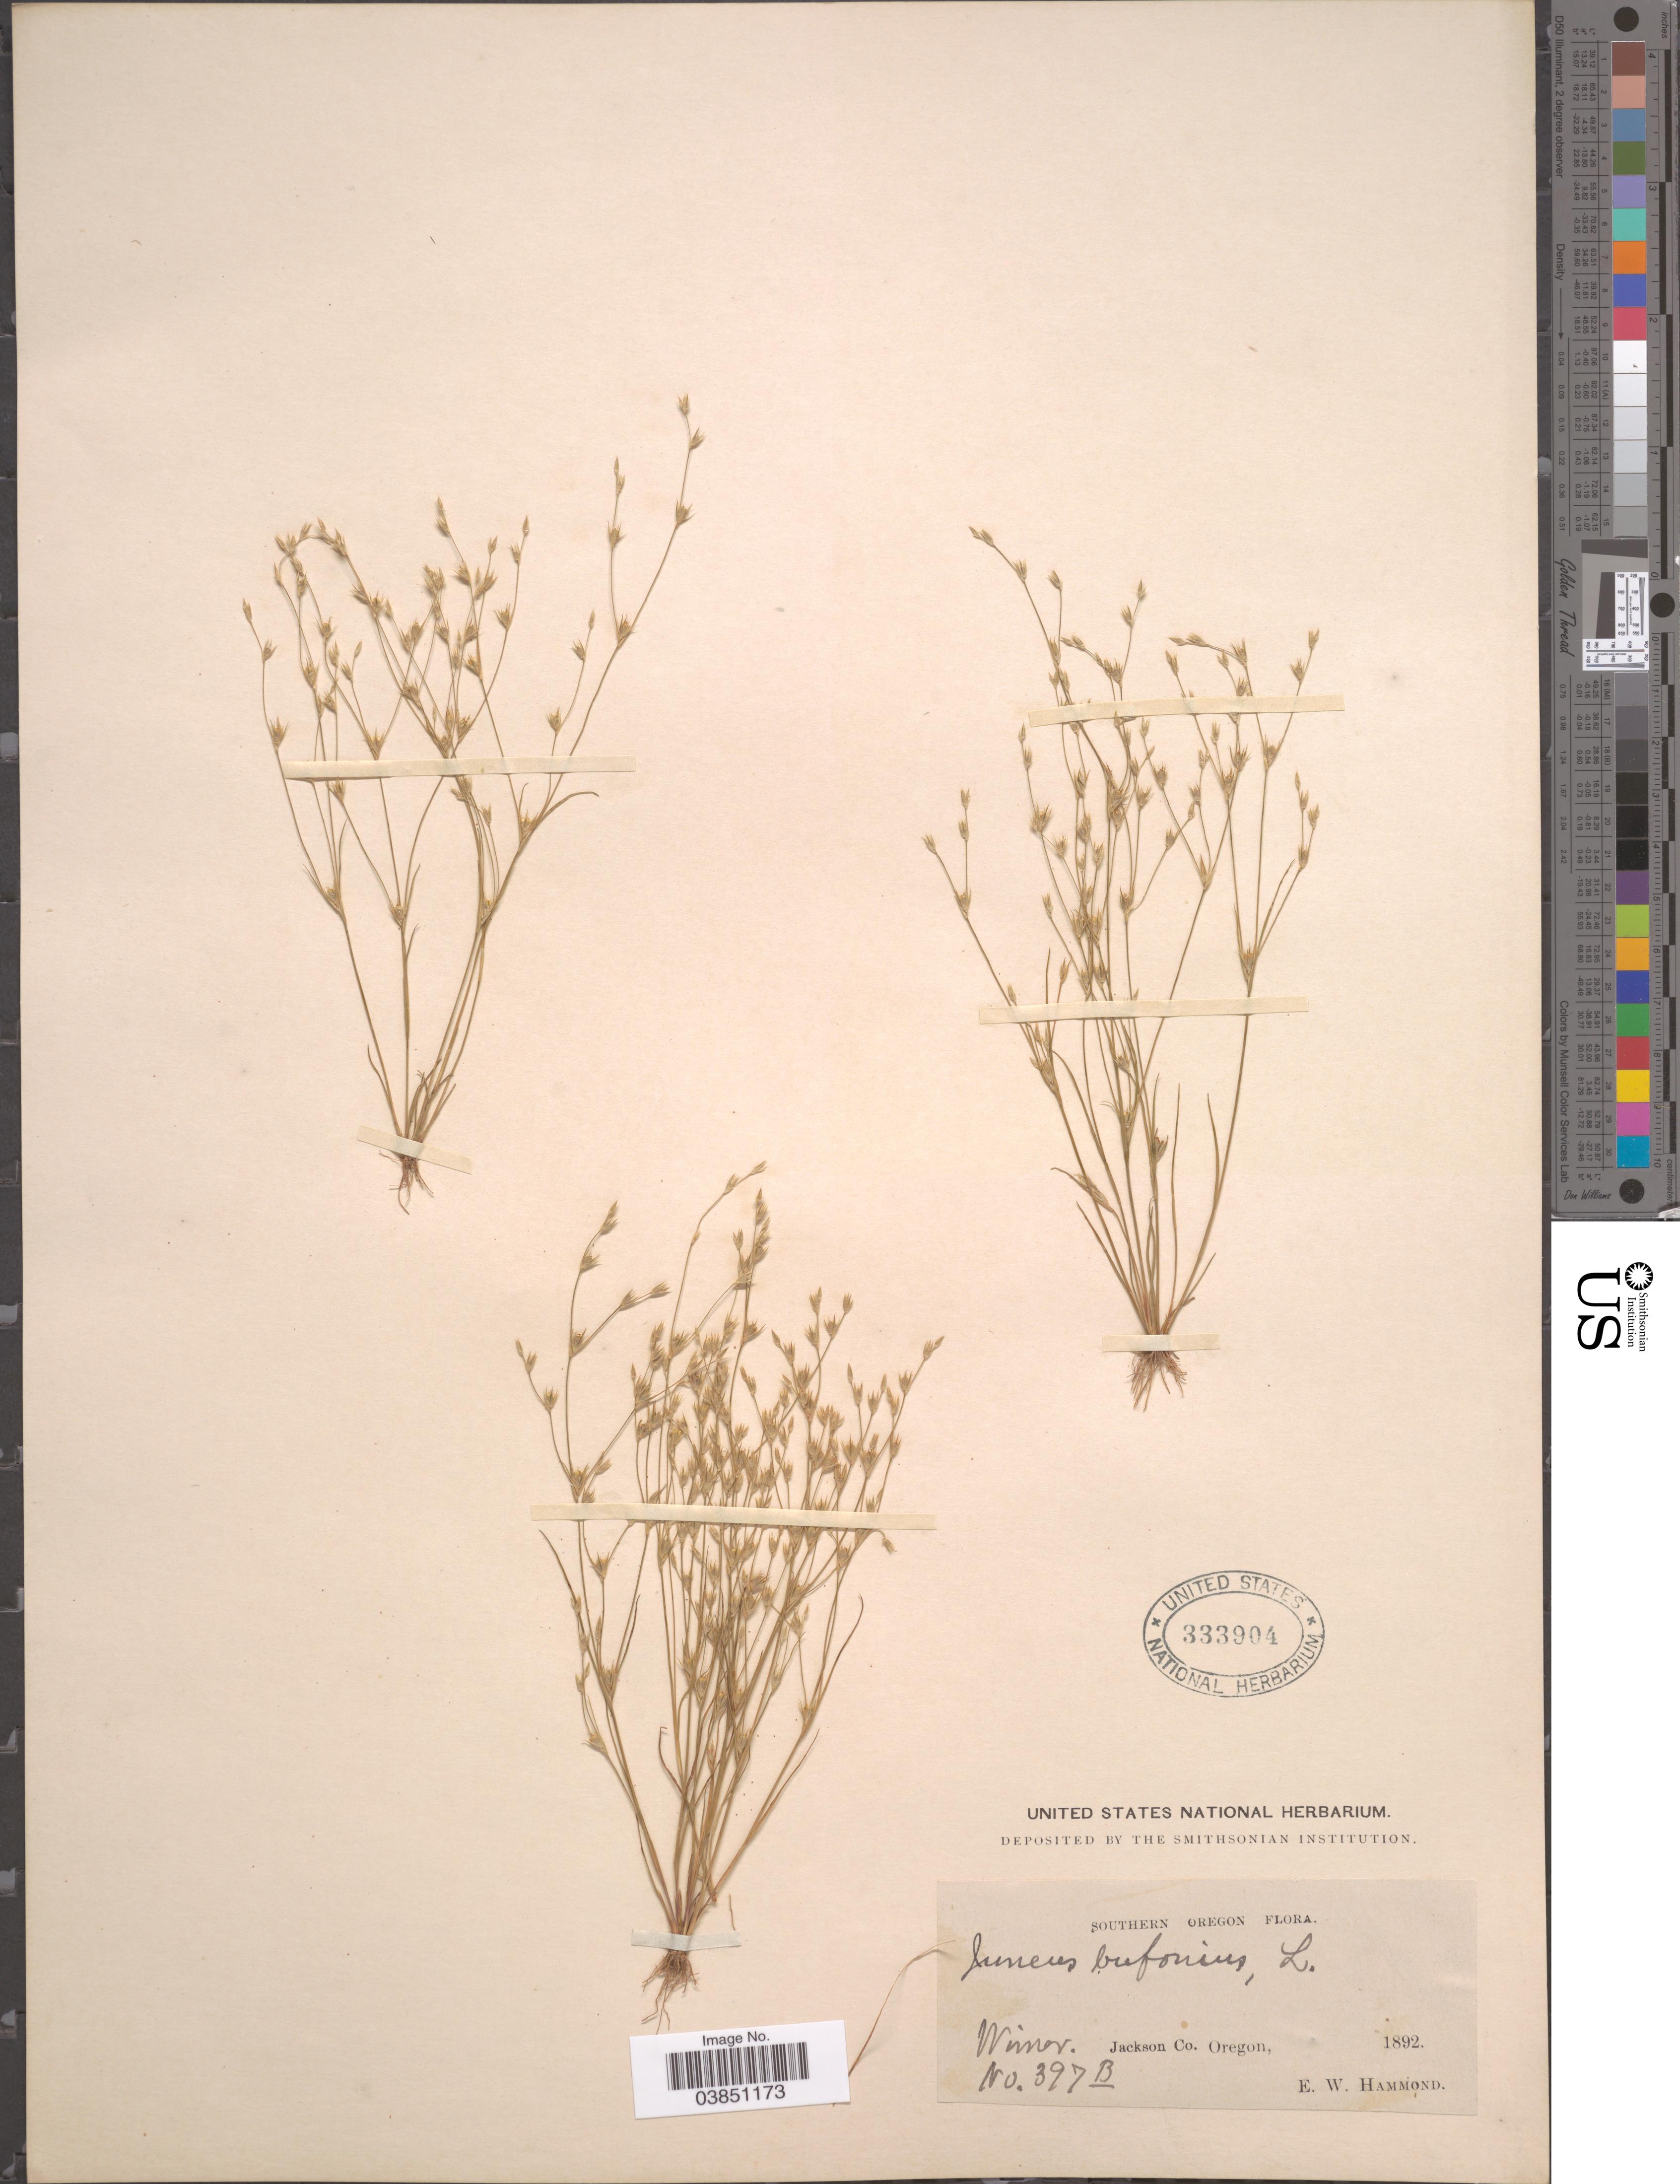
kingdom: Plantae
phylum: Tracheophyta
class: Liliopsida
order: Poales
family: Juncaceae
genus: Juncus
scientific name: Juncus bufonius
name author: L.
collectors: E. Hammond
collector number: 397 B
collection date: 1892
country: United States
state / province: Oregon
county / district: Jackson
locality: Southern Oregon. Wimer. Jackson Co.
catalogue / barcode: US 333904